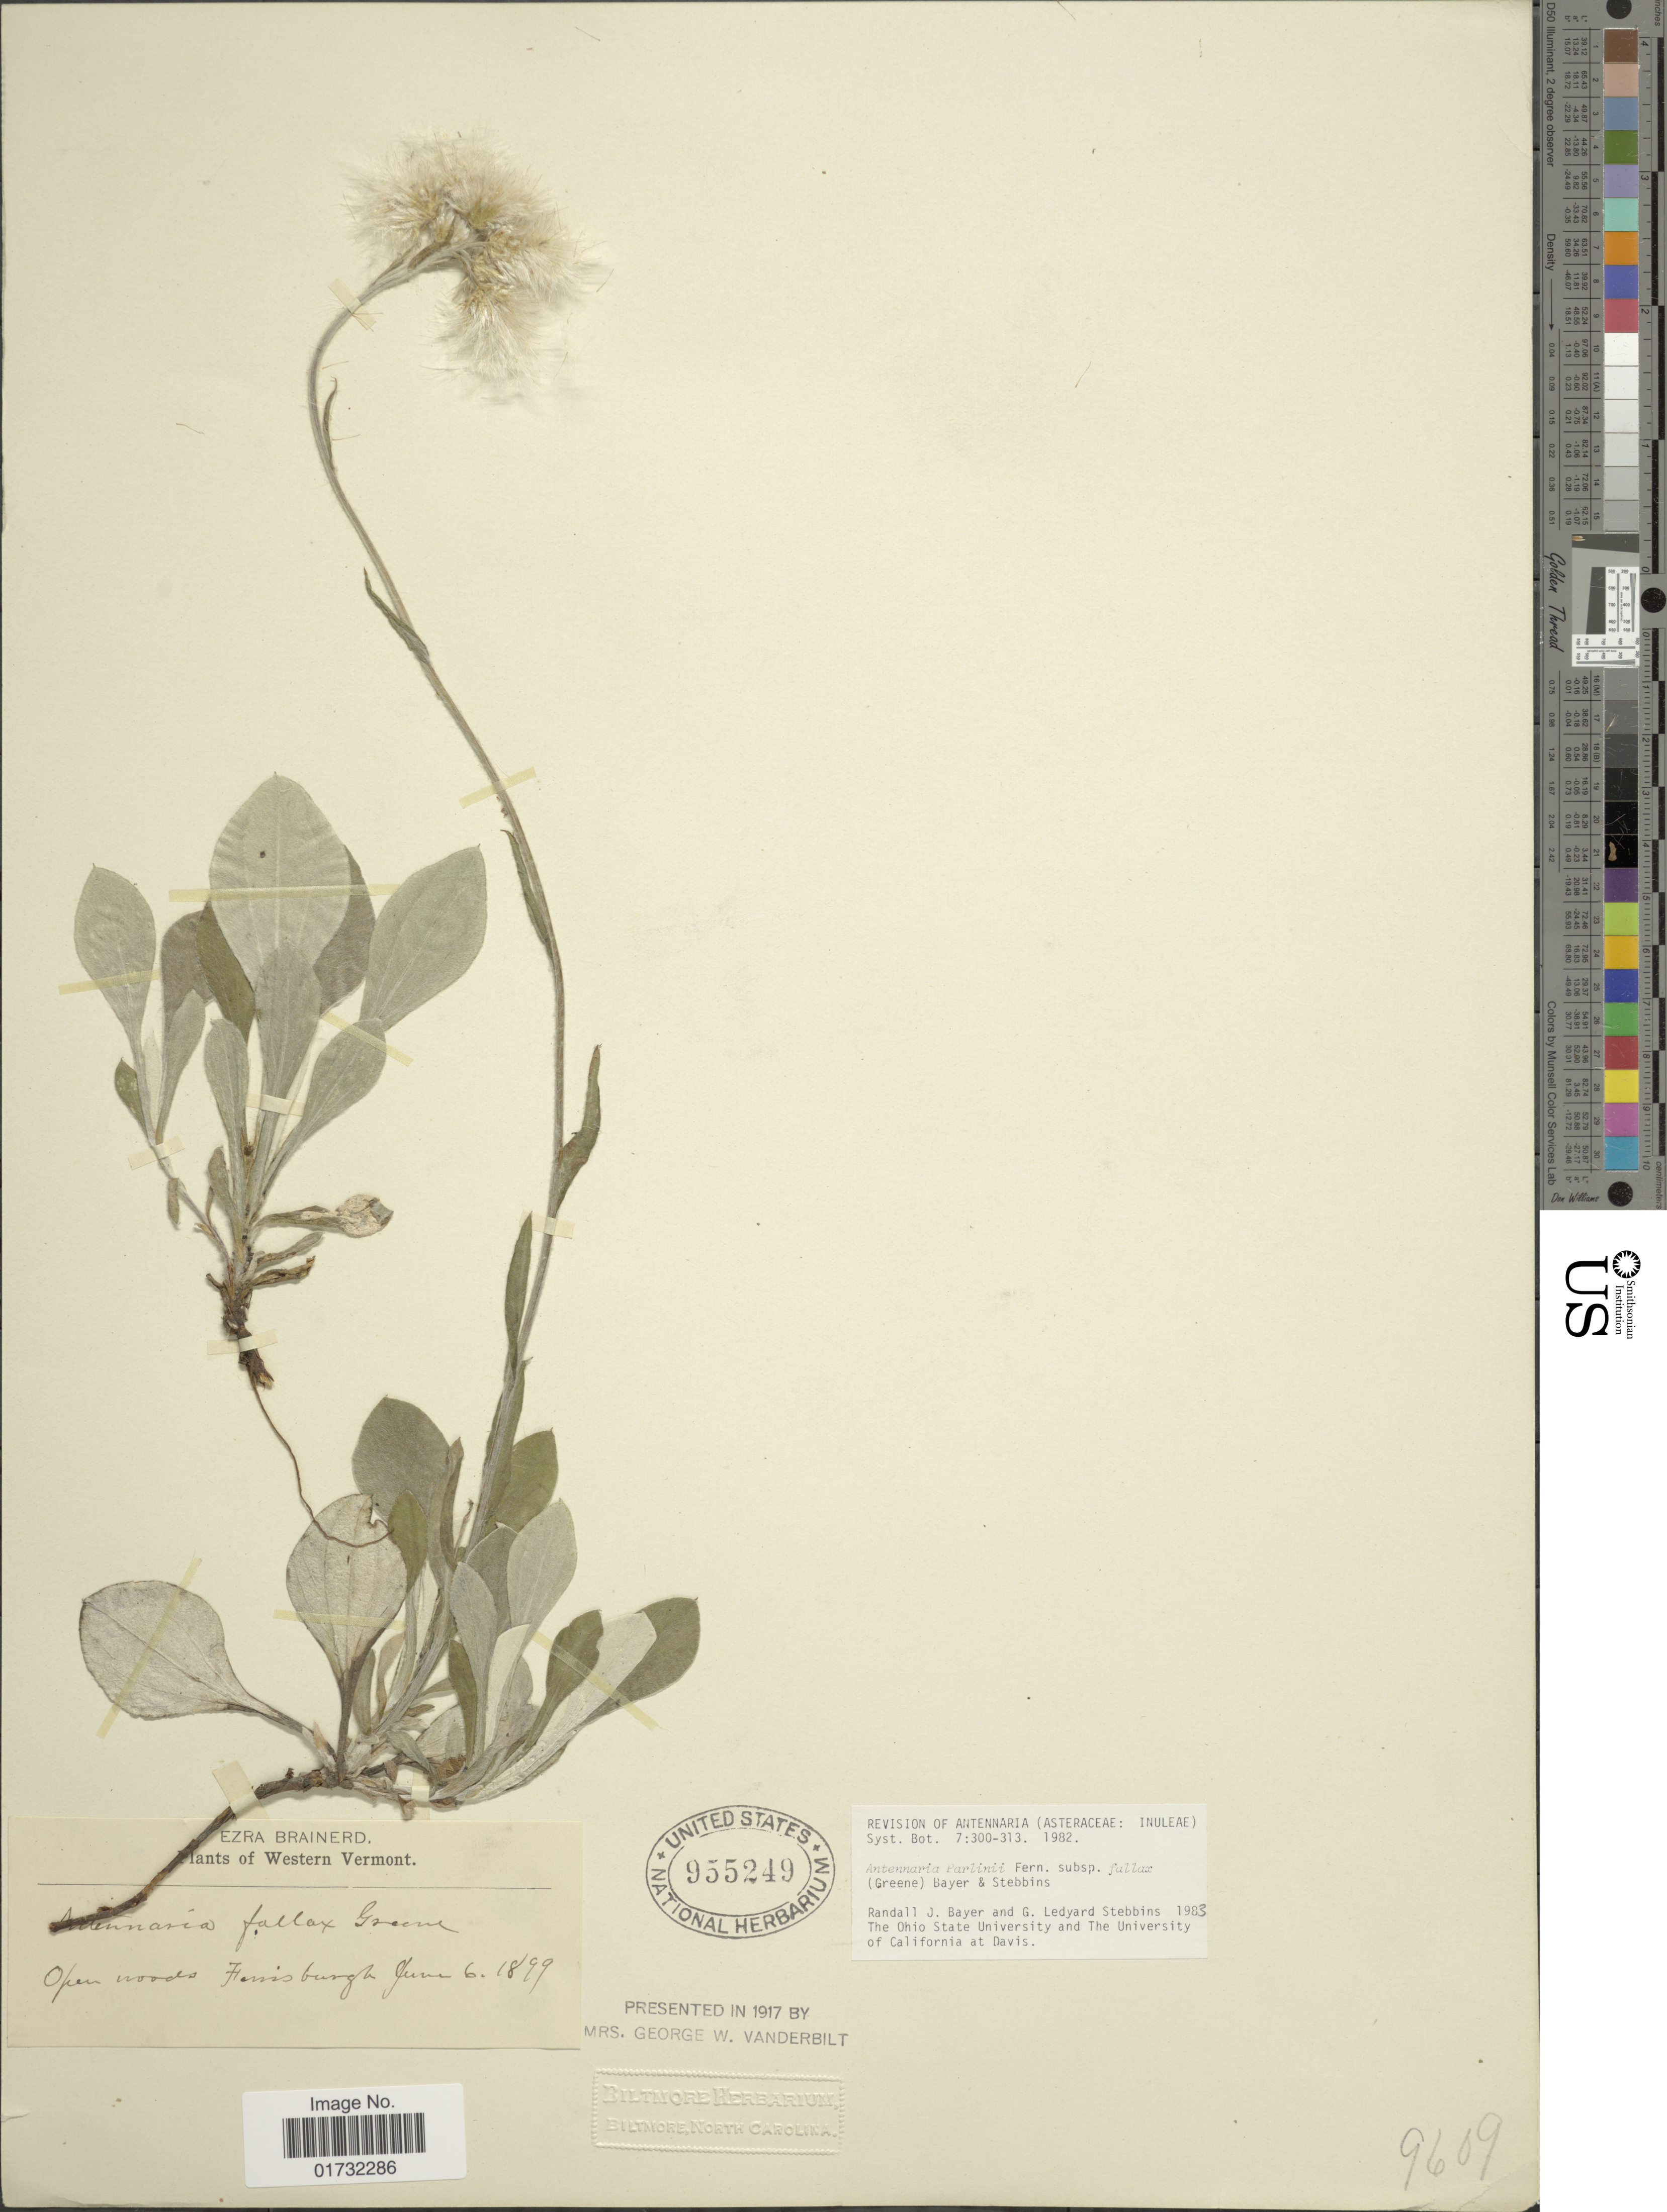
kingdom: Plantae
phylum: Tracheophyta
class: Magnoliopsida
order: Asterales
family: Asteraceae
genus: Antennaria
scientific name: Antennaria parlinii subsp. fallax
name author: (Greene) R.J. Bayer & Stebbins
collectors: E. Brainerd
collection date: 1899-06-06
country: United States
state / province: Vermont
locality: Western Vermont. Ferrisburgh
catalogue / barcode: US 955249